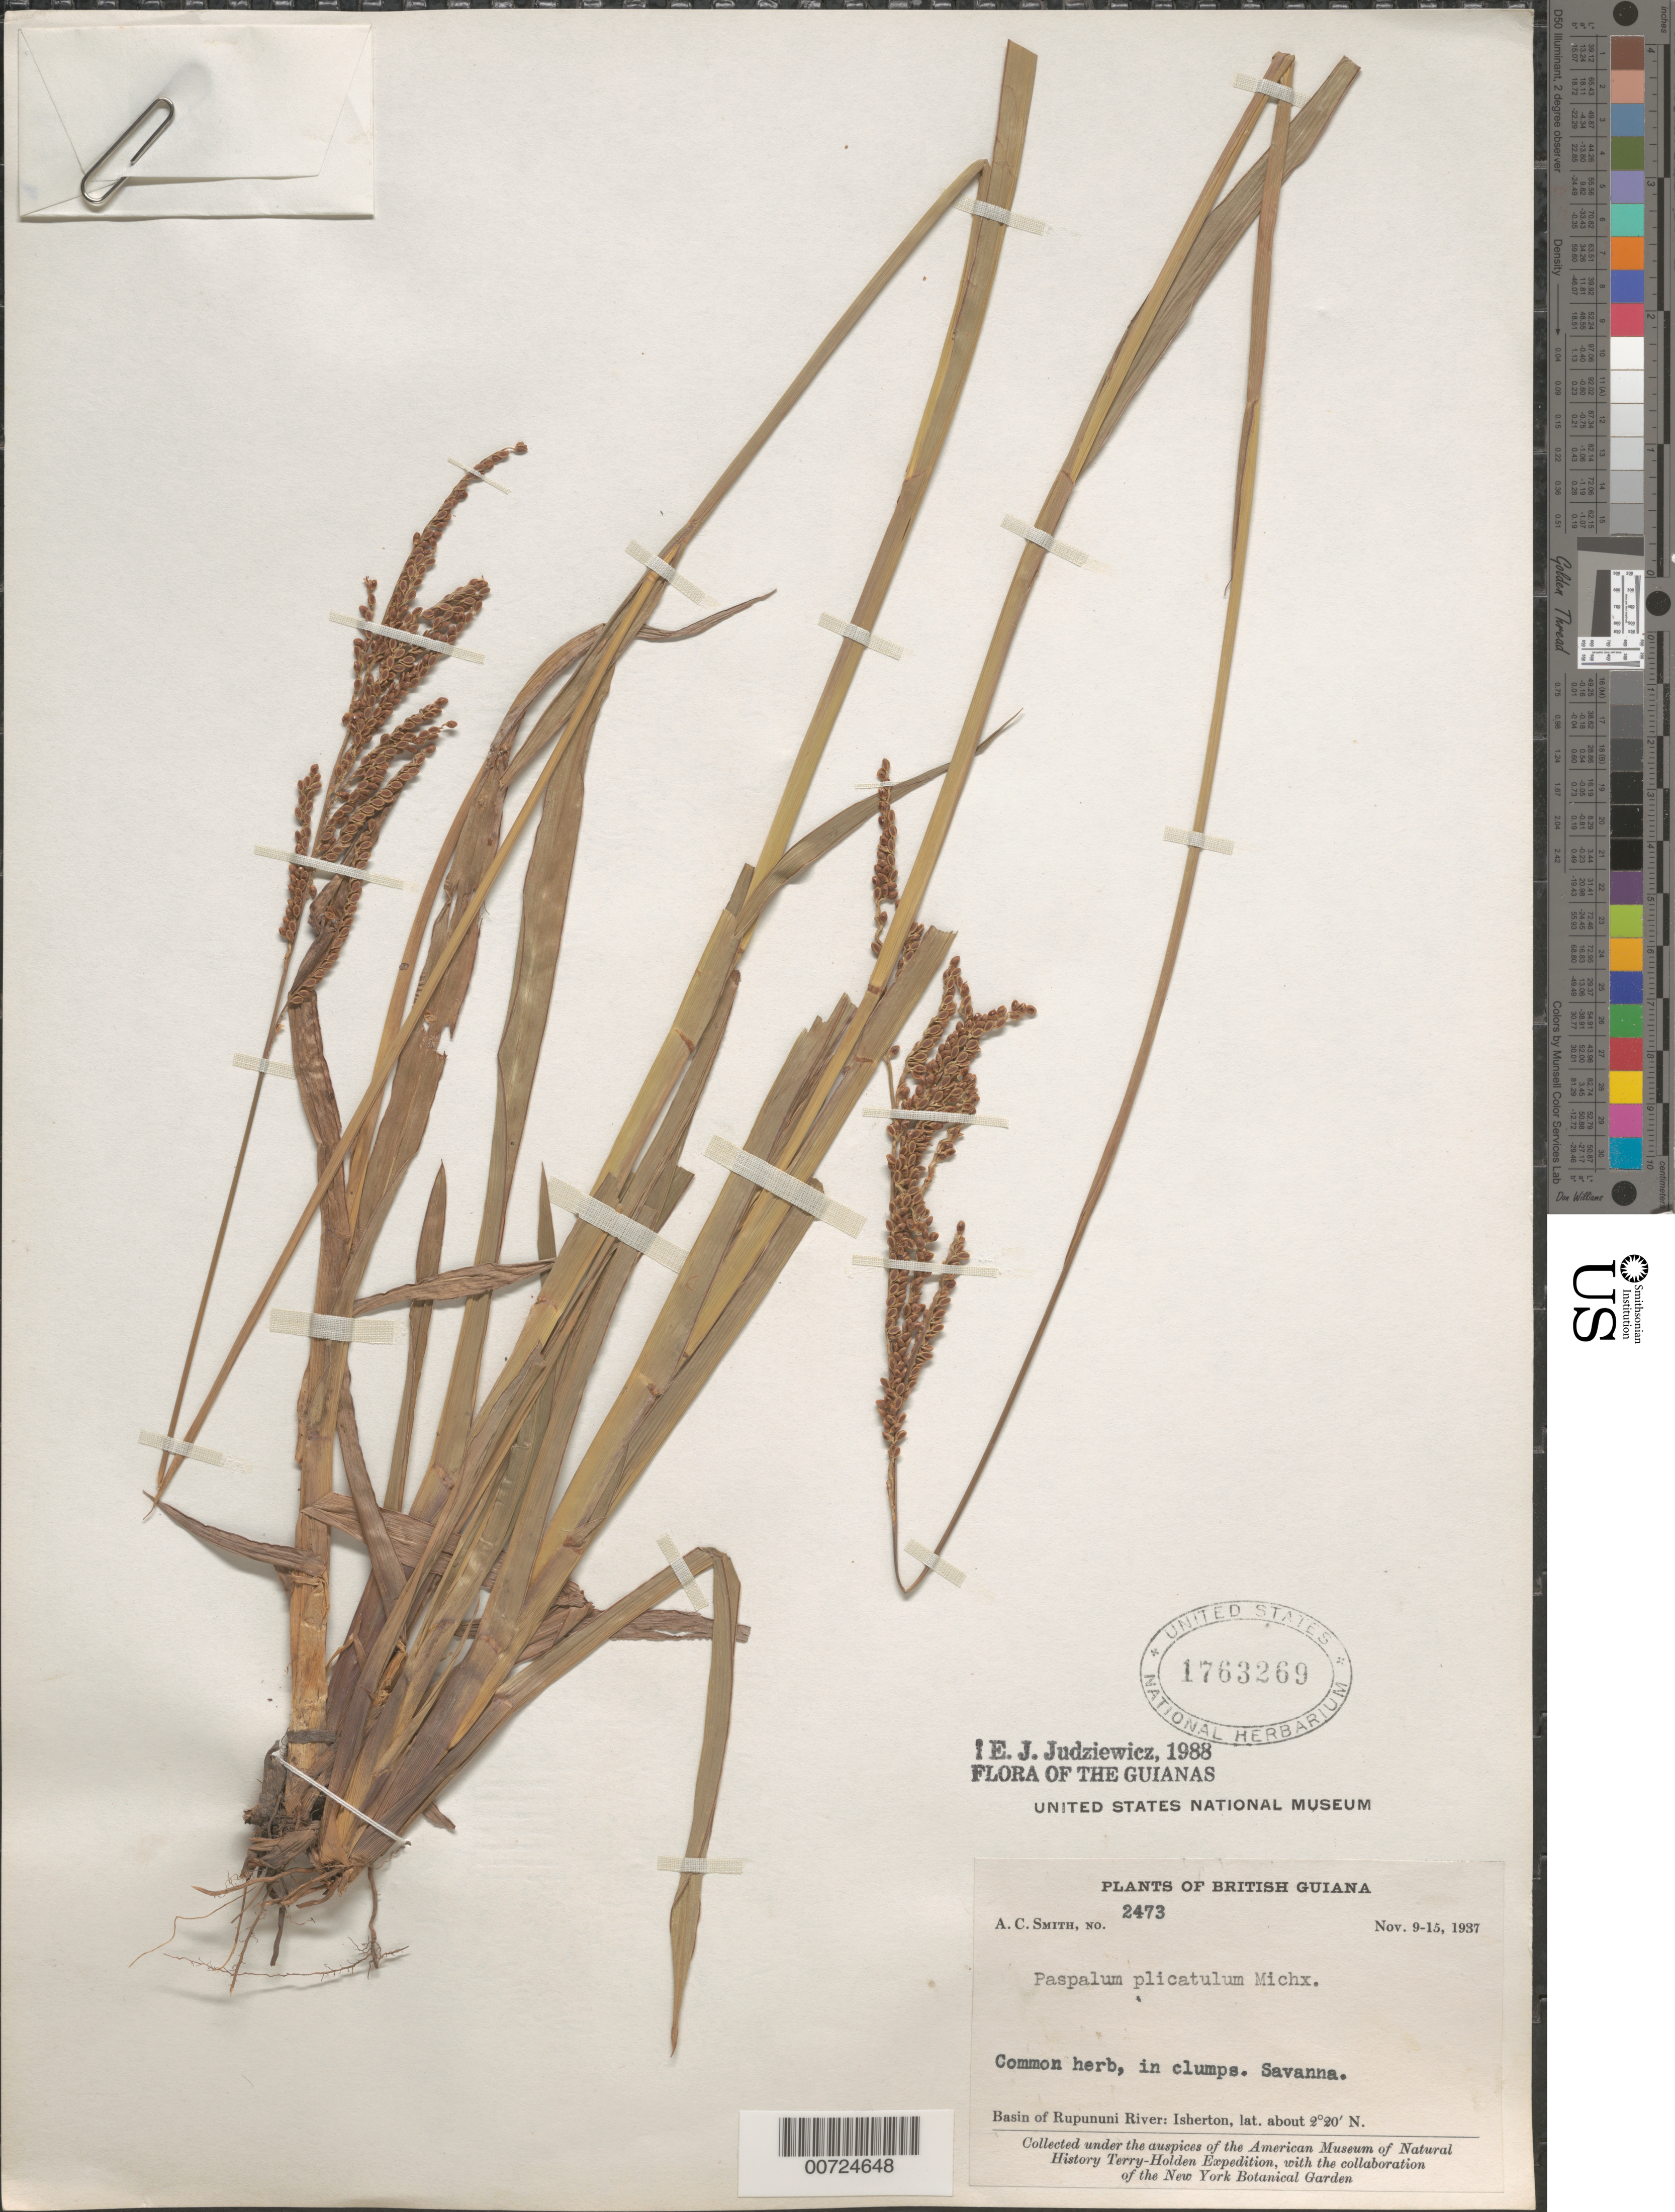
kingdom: Plantae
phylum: Tracheophyta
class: Liliopsida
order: Poales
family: Poaceae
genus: Paspalum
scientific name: Paspalum plicatulum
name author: Michx.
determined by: Judziewicz, E. J.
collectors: A. C. Smith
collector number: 2473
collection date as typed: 9-Nov-37 to 15-Nov-37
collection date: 1937-11-09/1937-11-15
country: Guyana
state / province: U. Takutu-U. Essequibo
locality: Isherton, basin of Rupununi River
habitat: Savanna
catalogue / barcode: US 1763269